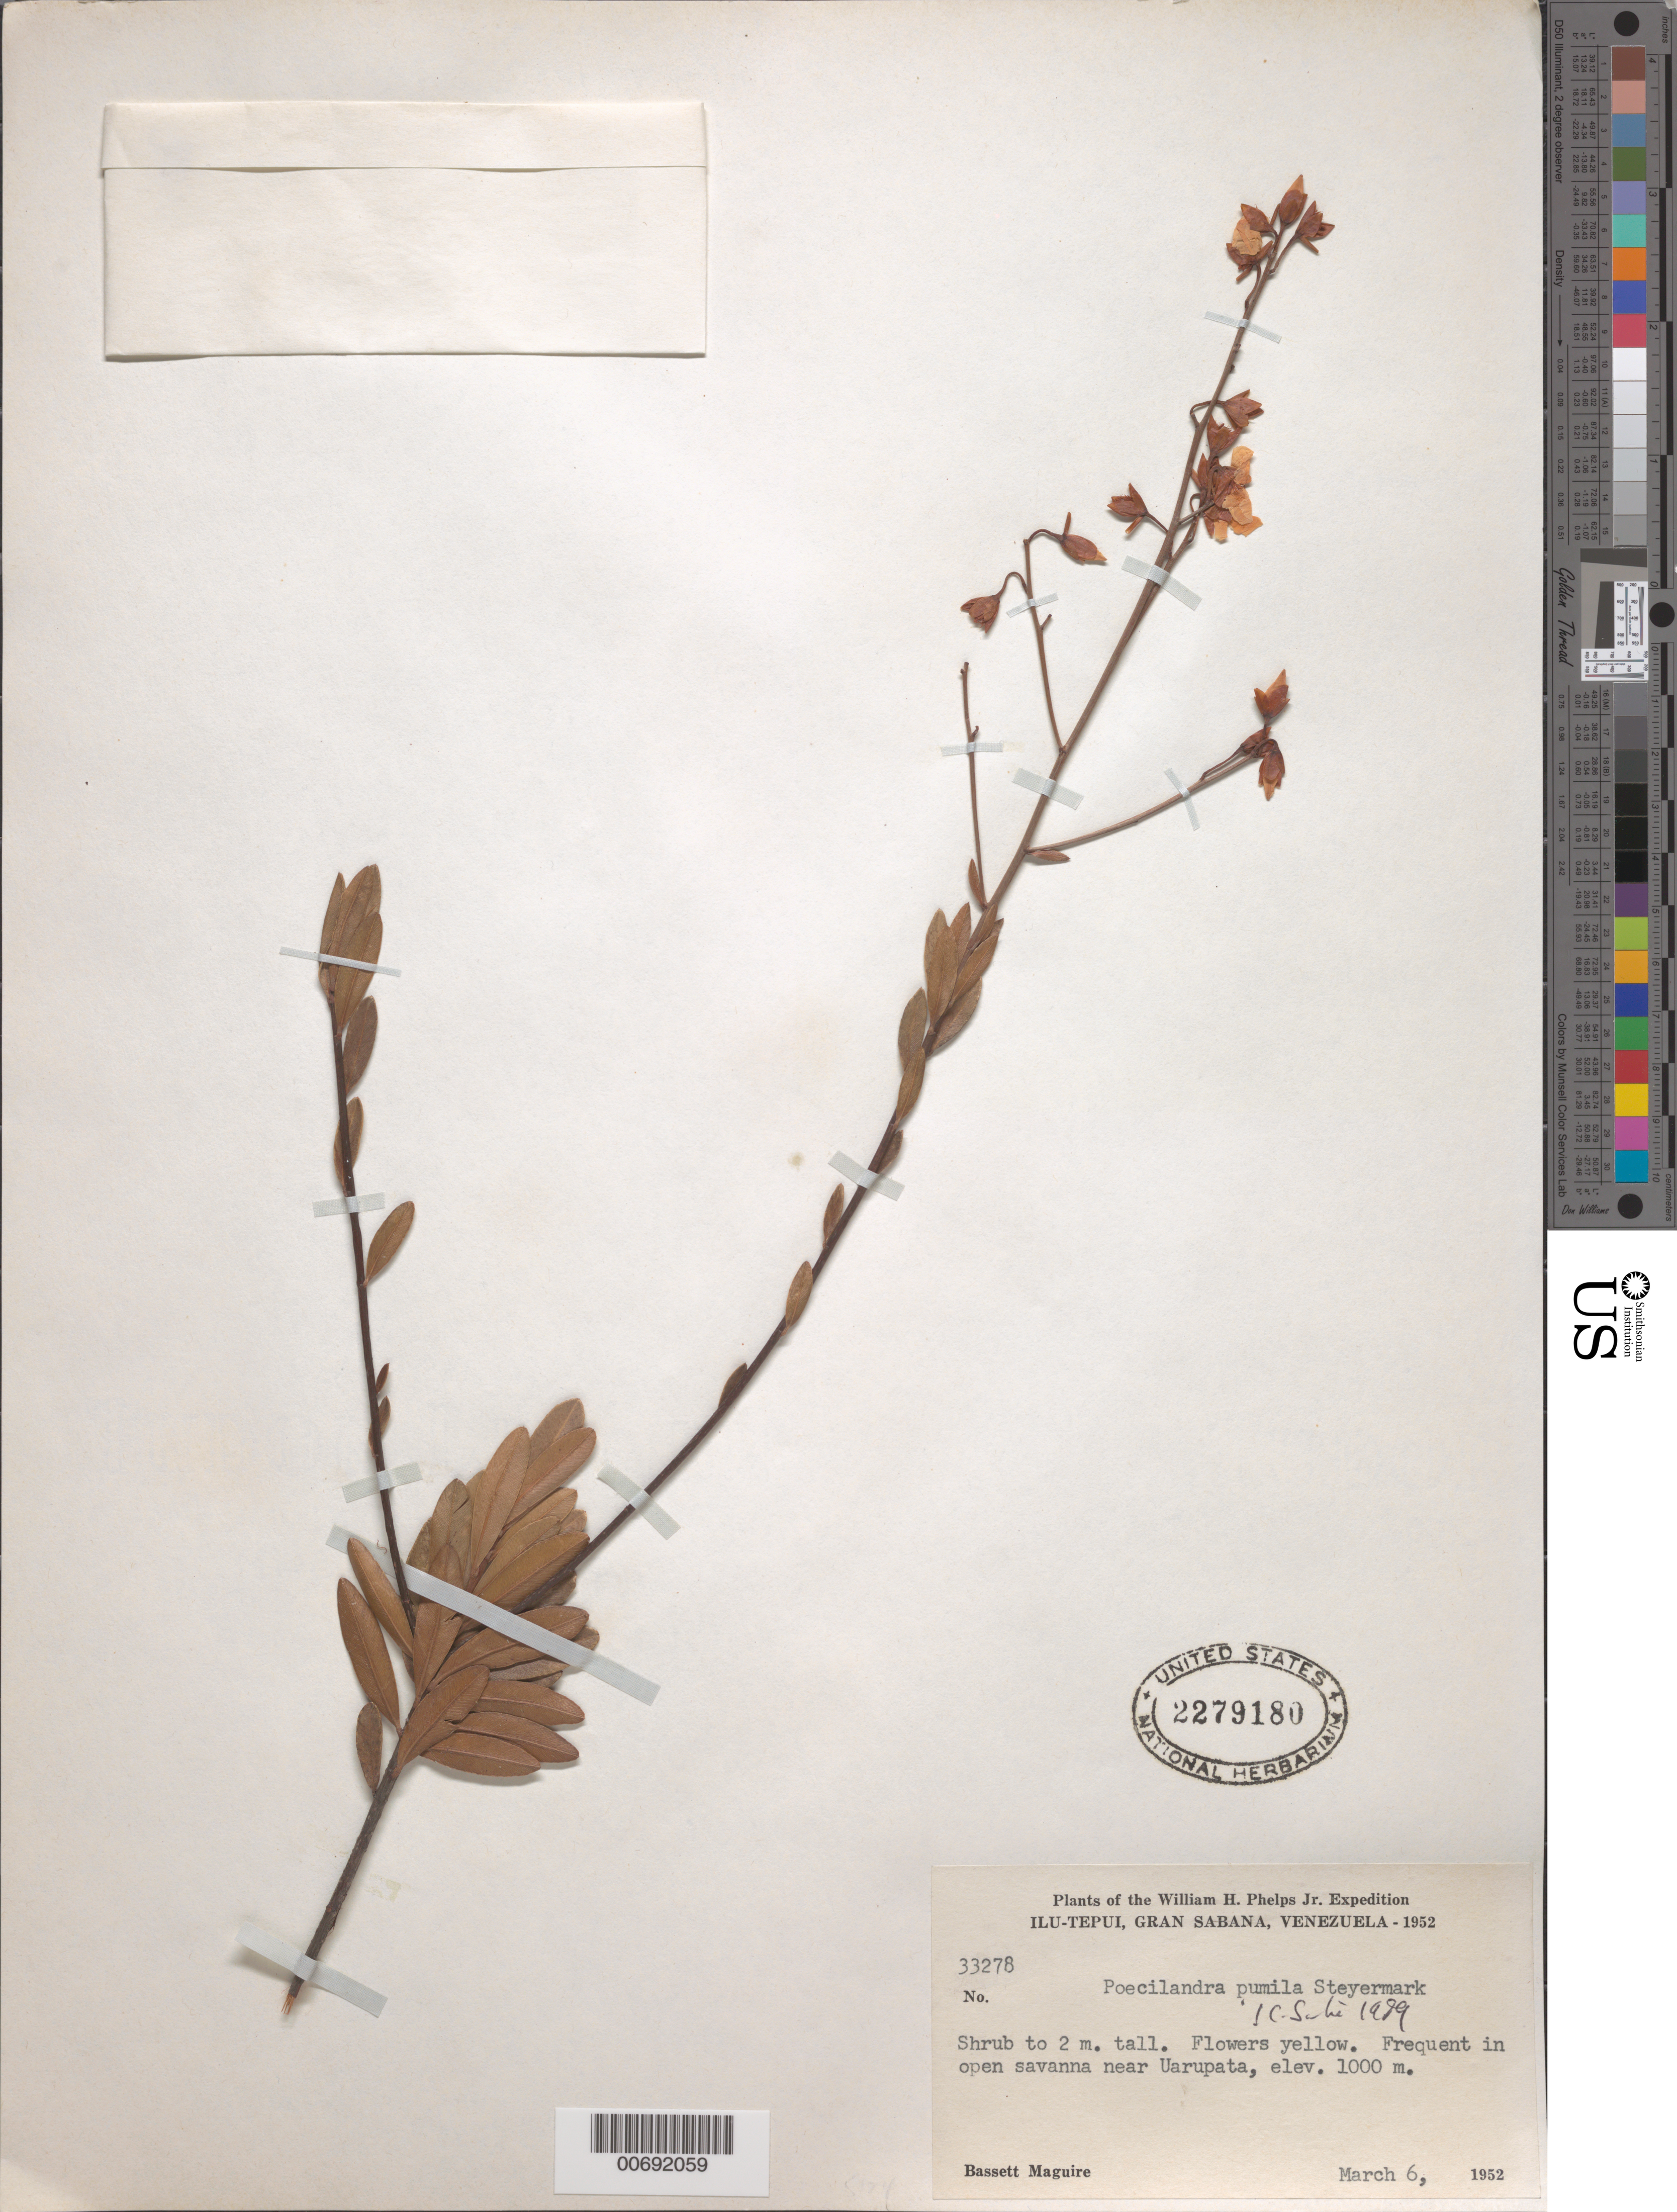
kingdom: Plantae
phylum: Tracheophyta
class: Magnoliopsida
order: Malpighiales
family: Ochnaceae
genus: Poecilandra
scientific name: Poecilandra pumila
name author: Steyerm.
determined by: Sastre, C. H. L.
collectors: B. Maguire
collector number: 33278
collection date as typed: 6-Mar-52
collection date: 1952-03-06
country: Venezuela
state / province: Bolívar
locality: Gran Sabana, Uarupata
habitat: Open savanna;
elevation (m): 1000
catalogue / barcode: US 2279180